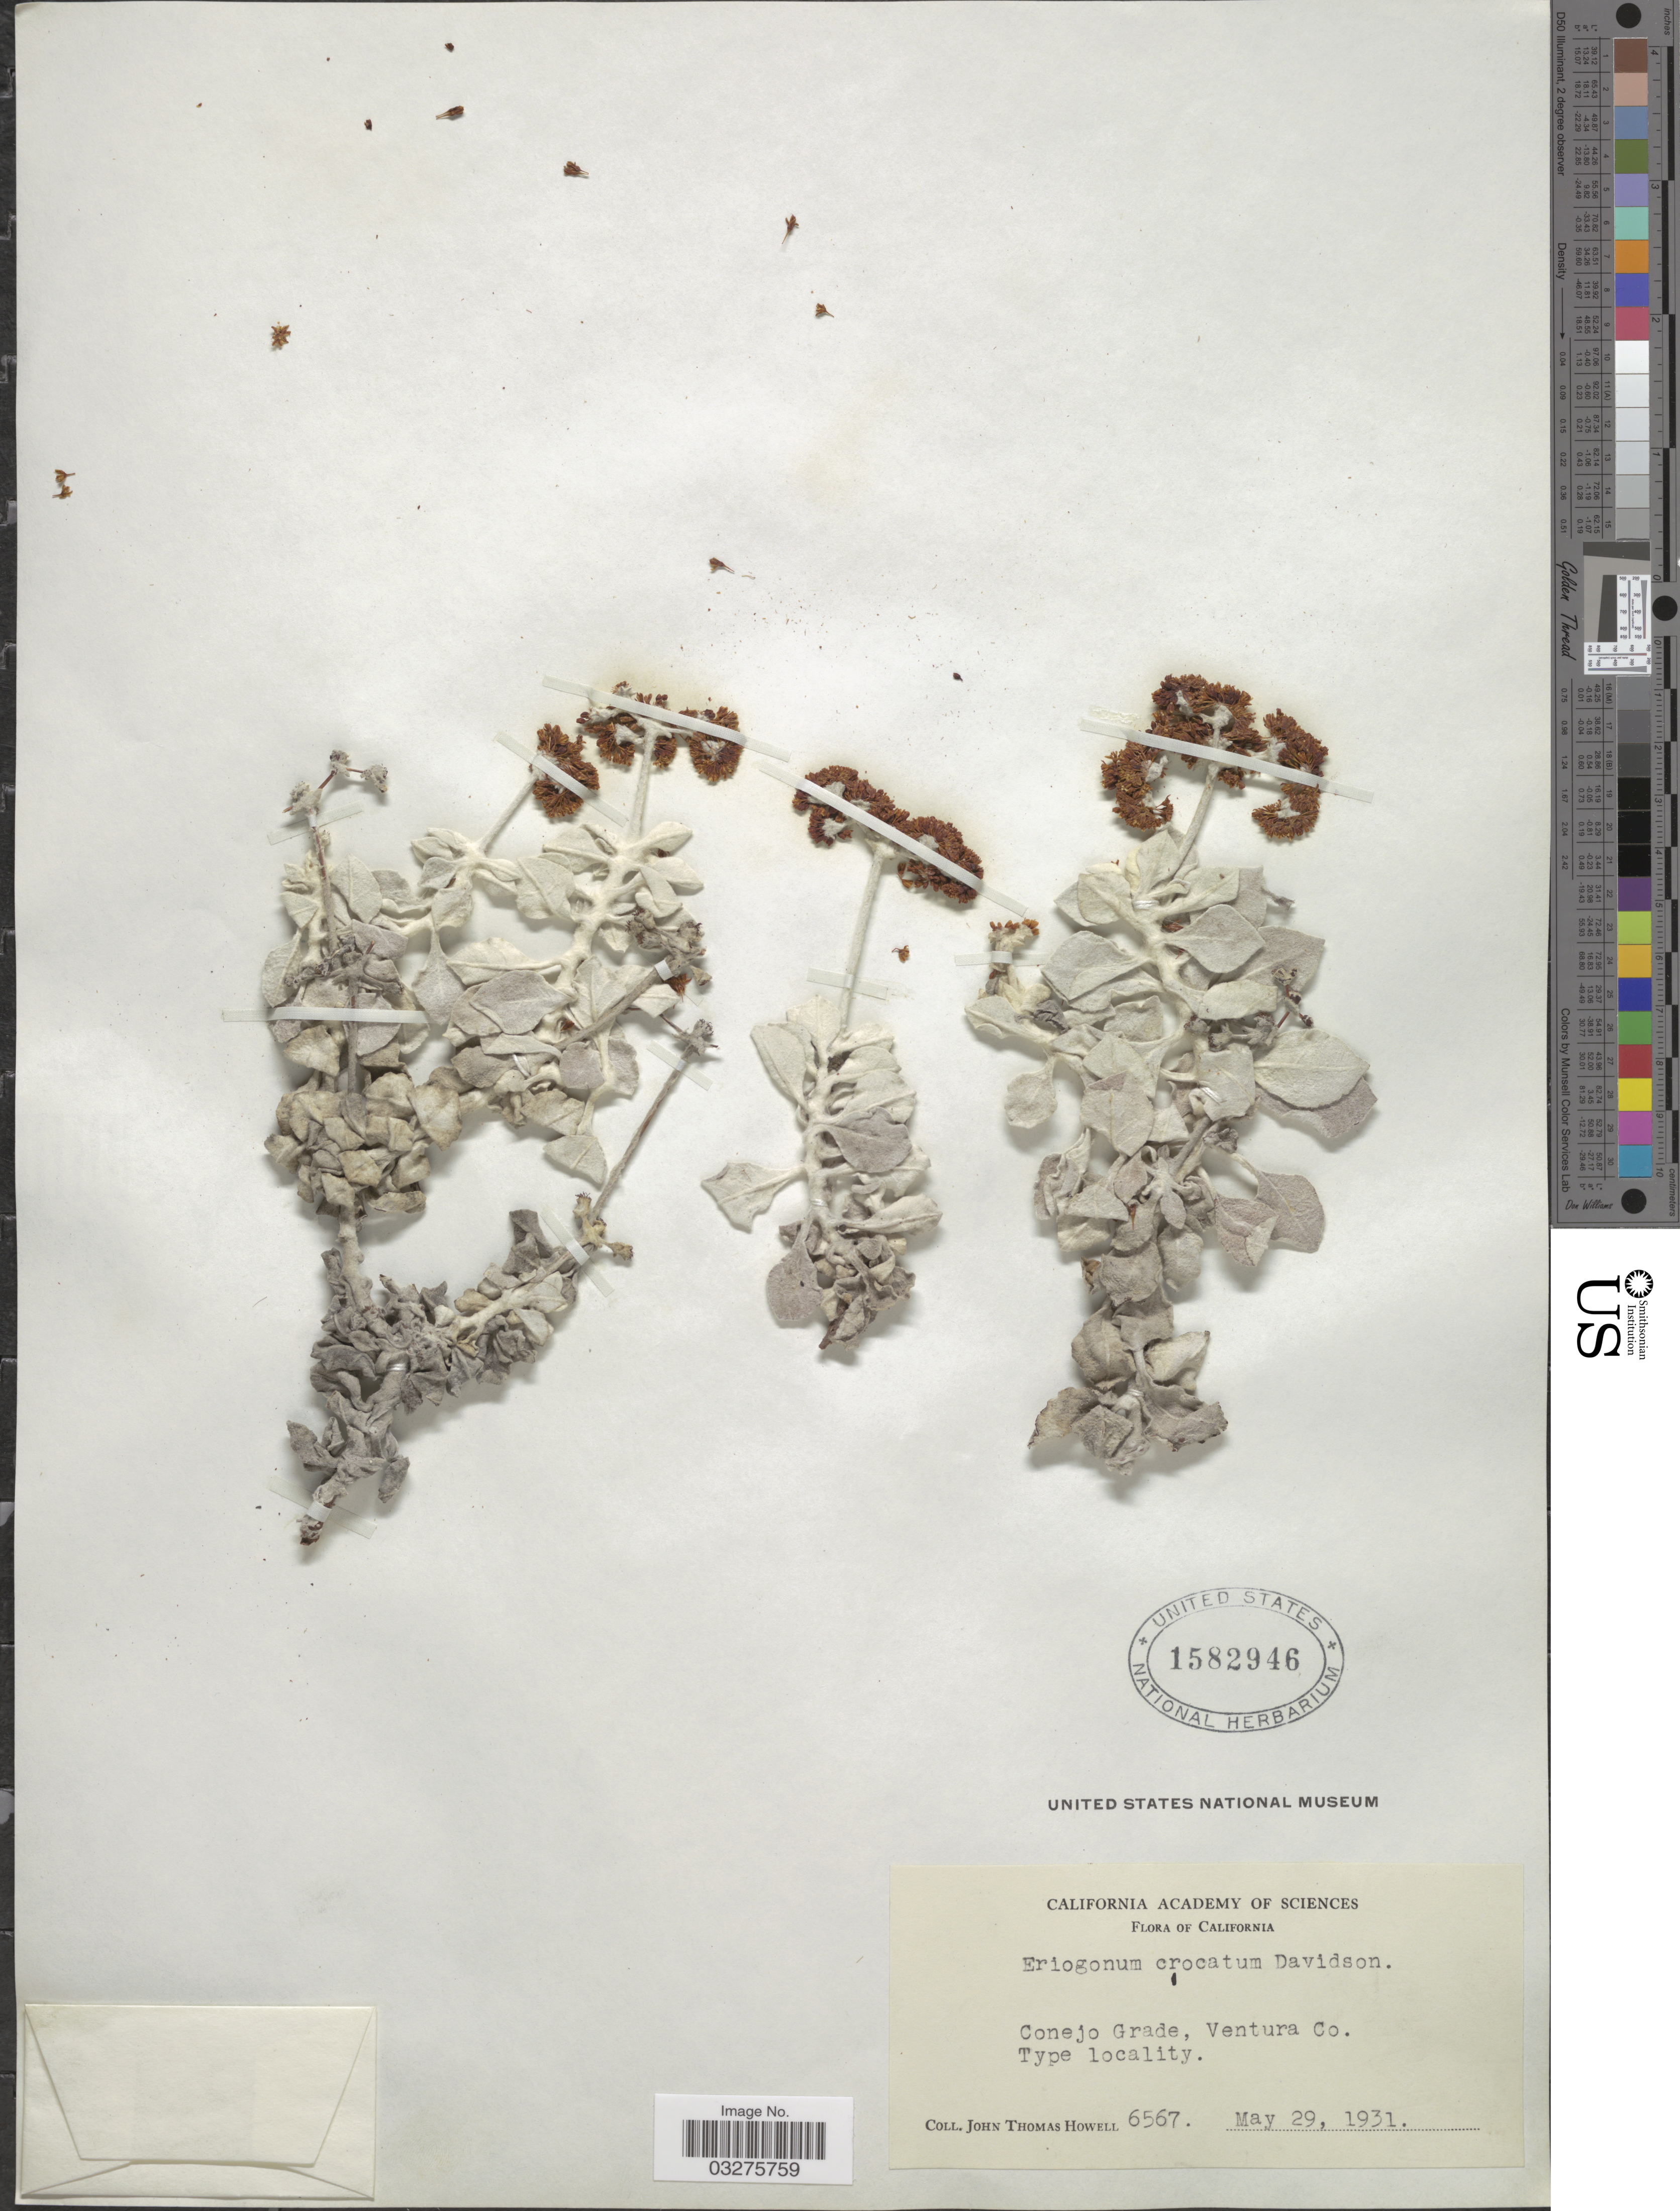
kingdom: Plantae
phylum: Tracheophyta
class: Magnoliopsida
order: Caryophyllales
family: Polygonaceae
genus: Eriogonum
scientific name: Eriogonum crocatum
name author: Davidson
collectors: J. T. Howell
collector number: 6567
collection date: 1931-05-29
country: United States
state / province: California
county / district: Ventura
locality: Conejo Grade, Ventura Co.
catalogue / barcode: US 1582946